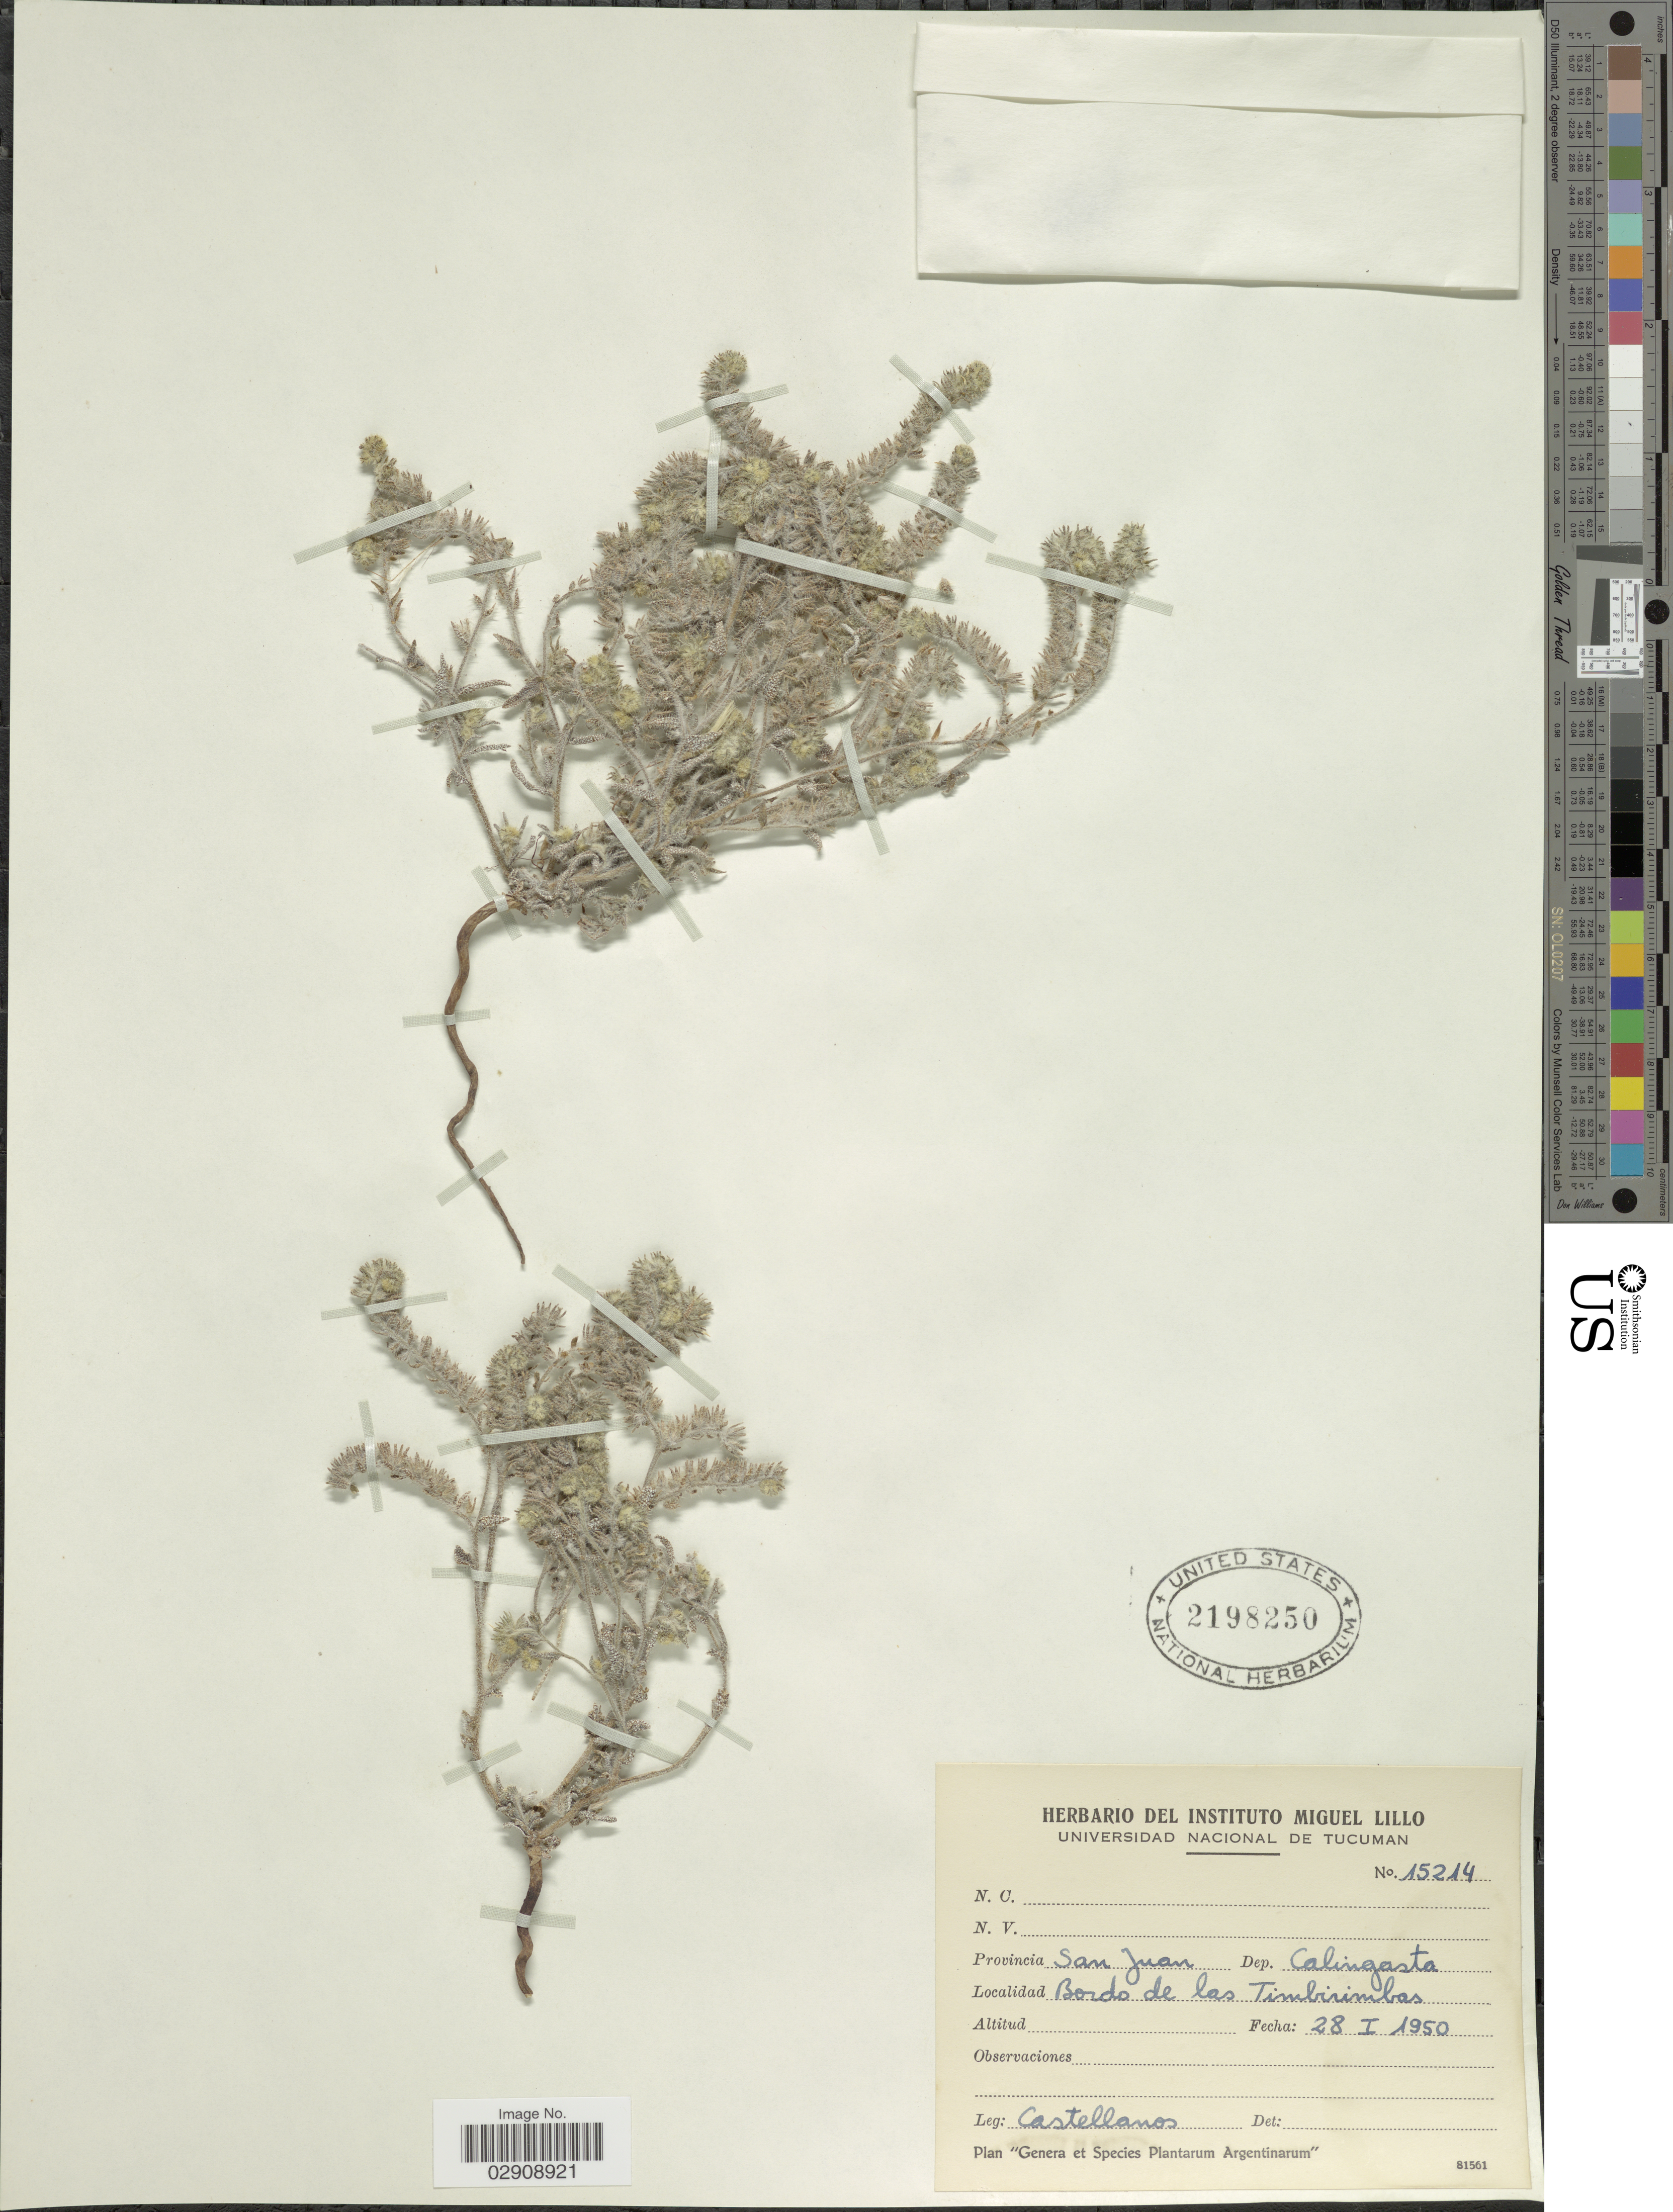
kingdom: Plantae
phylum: Tracheophyta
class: Magnoliopsida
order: Boraginales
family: Boraginaceae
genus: Johnstonella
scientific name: Johnstonella diplotricha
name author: (Phil.) Hasenstab & M.G. Simpson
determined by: Moroni, Pablo, (SI), Instituto de Botanica Darwinion (ARGENTINA)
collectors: -- Castellanos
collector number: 15214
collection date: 1950-01-28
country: Argentina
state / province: San Juan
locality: Bordo de las Timbirimbas. Provincia San Juan. Dep. Calingasta.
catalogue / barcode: US 2198250